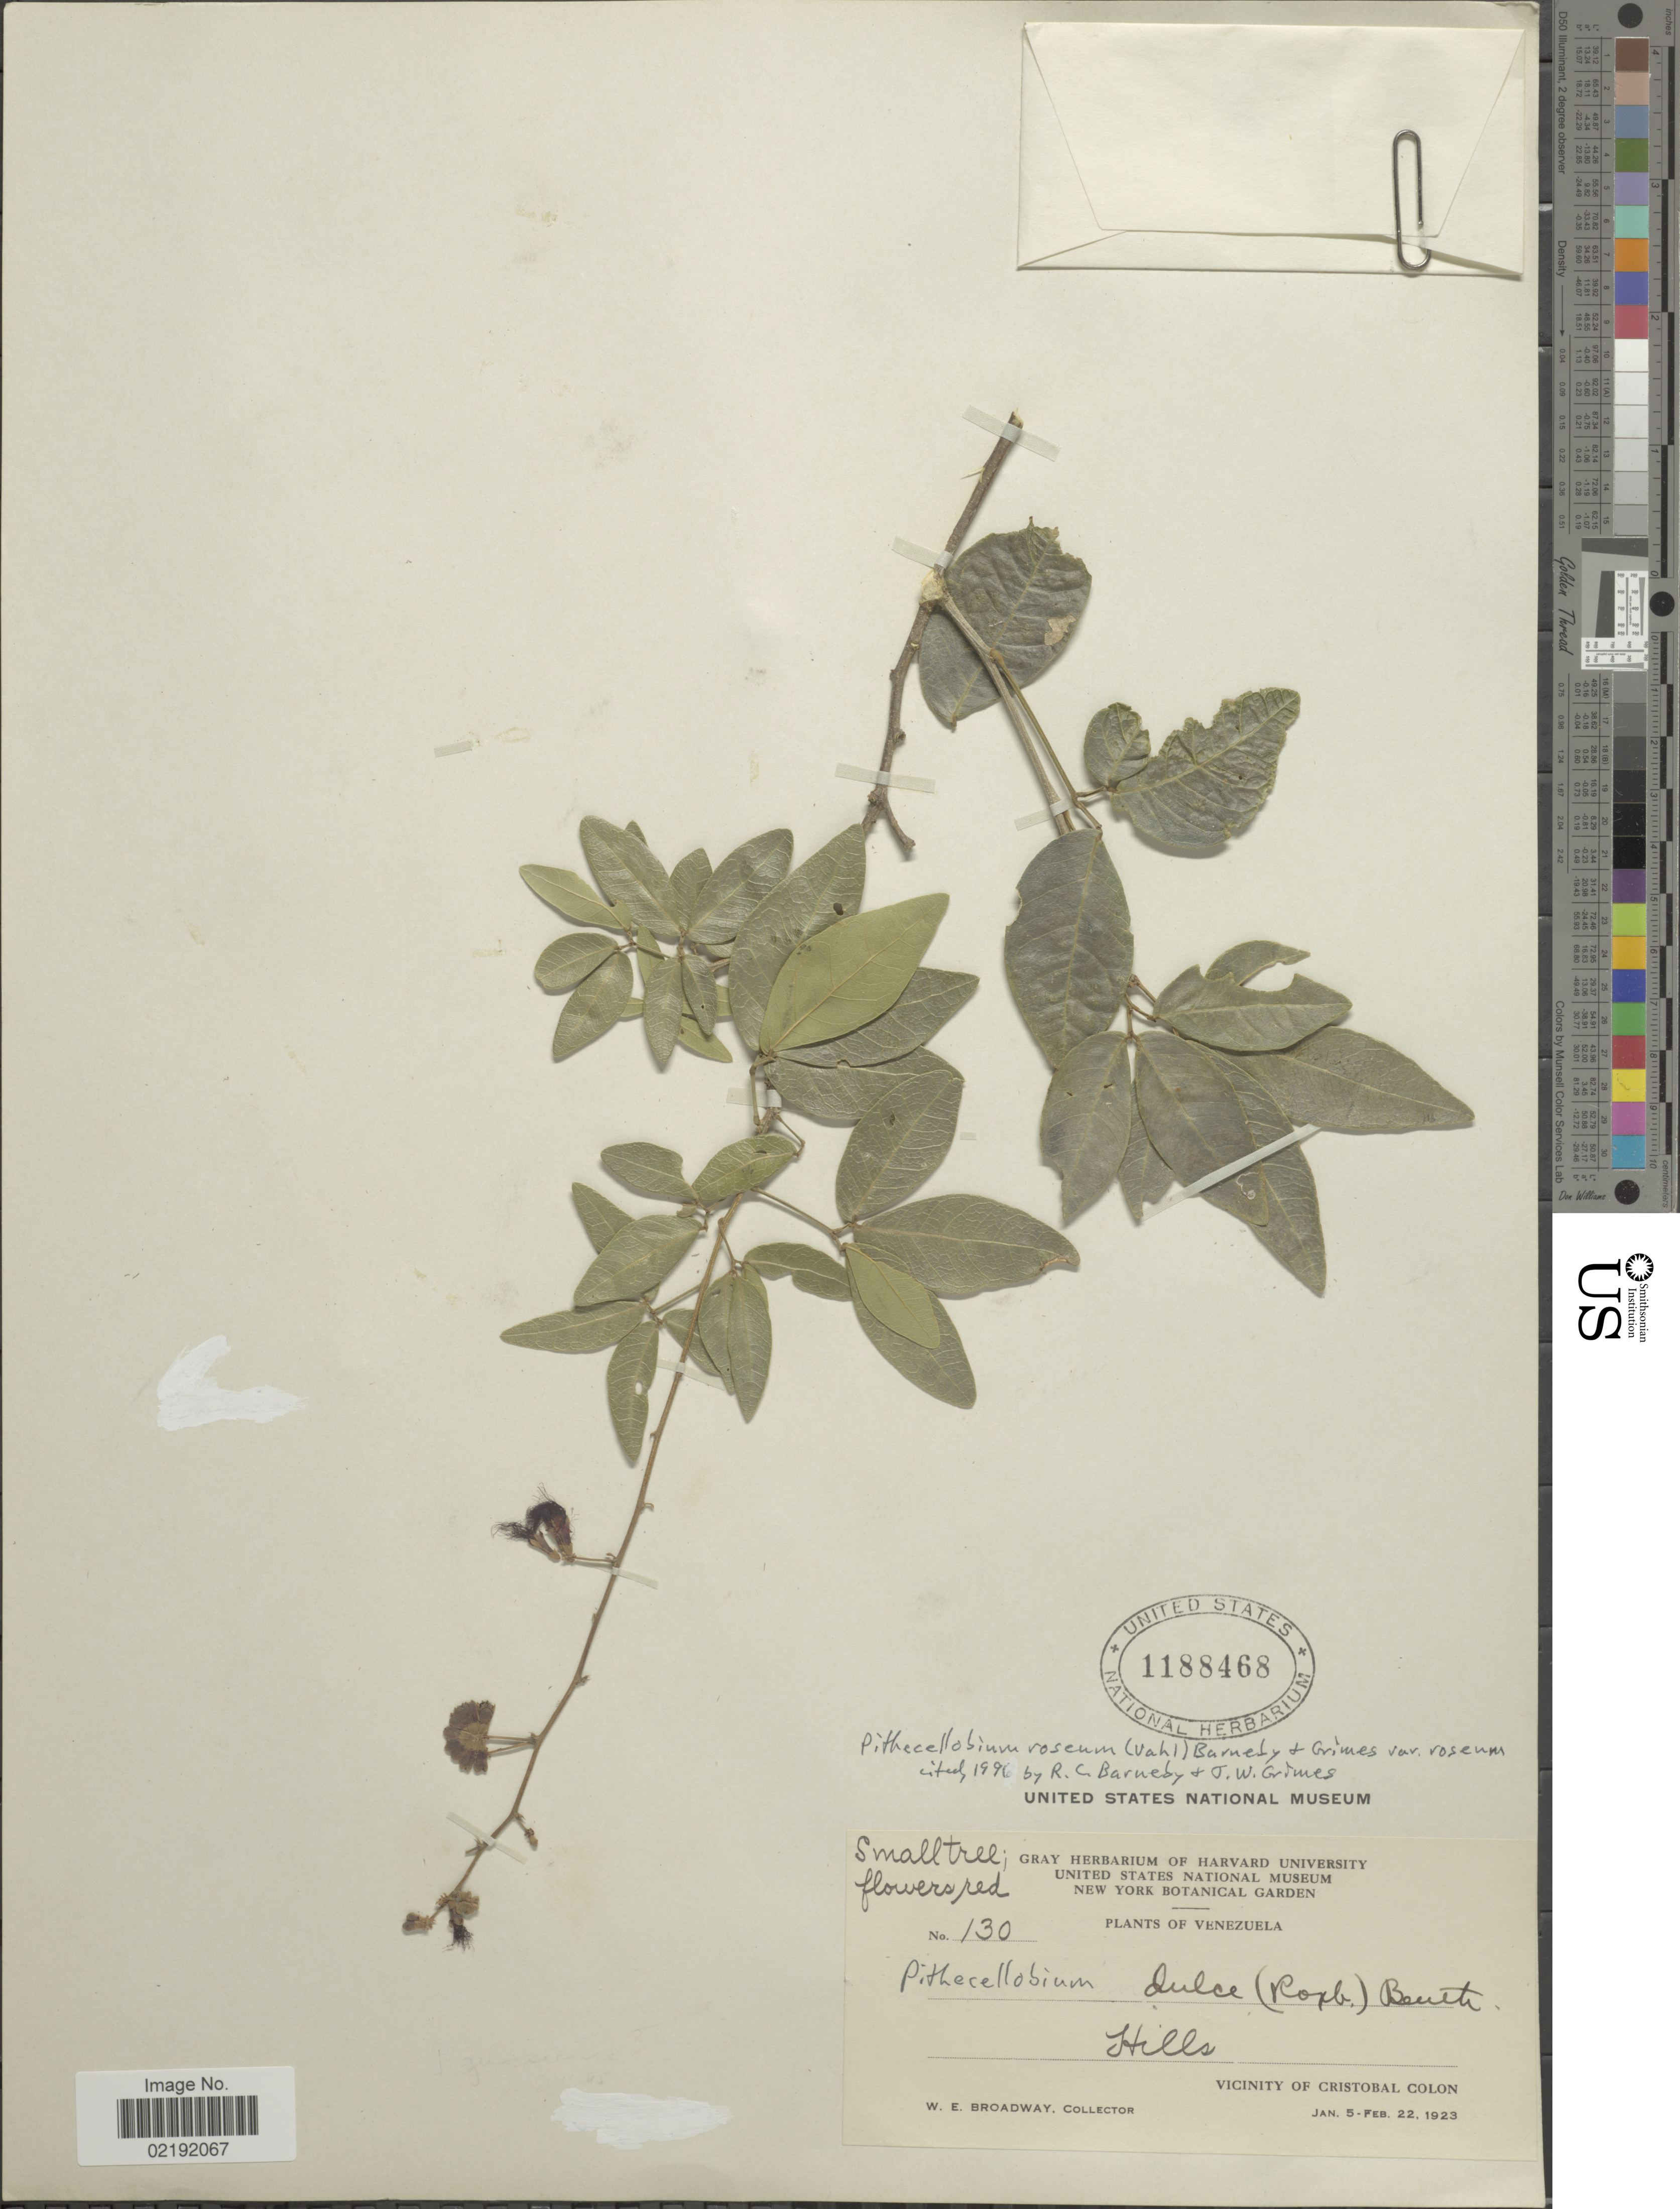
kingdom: Plantae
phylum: Tracheophyta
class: Magnoliopsida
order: Fabales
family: Fabaceae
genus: Pithecellobium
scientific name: Pithecellobium roseum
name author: (Vahl) Barneby & J.W. Grimes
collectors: W. E. Broadway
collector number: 130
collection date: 1923-01-05/1923-02-22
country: Venezuela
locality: Hills. Vicinity of Cristobal Colon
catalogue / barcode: US 1188468